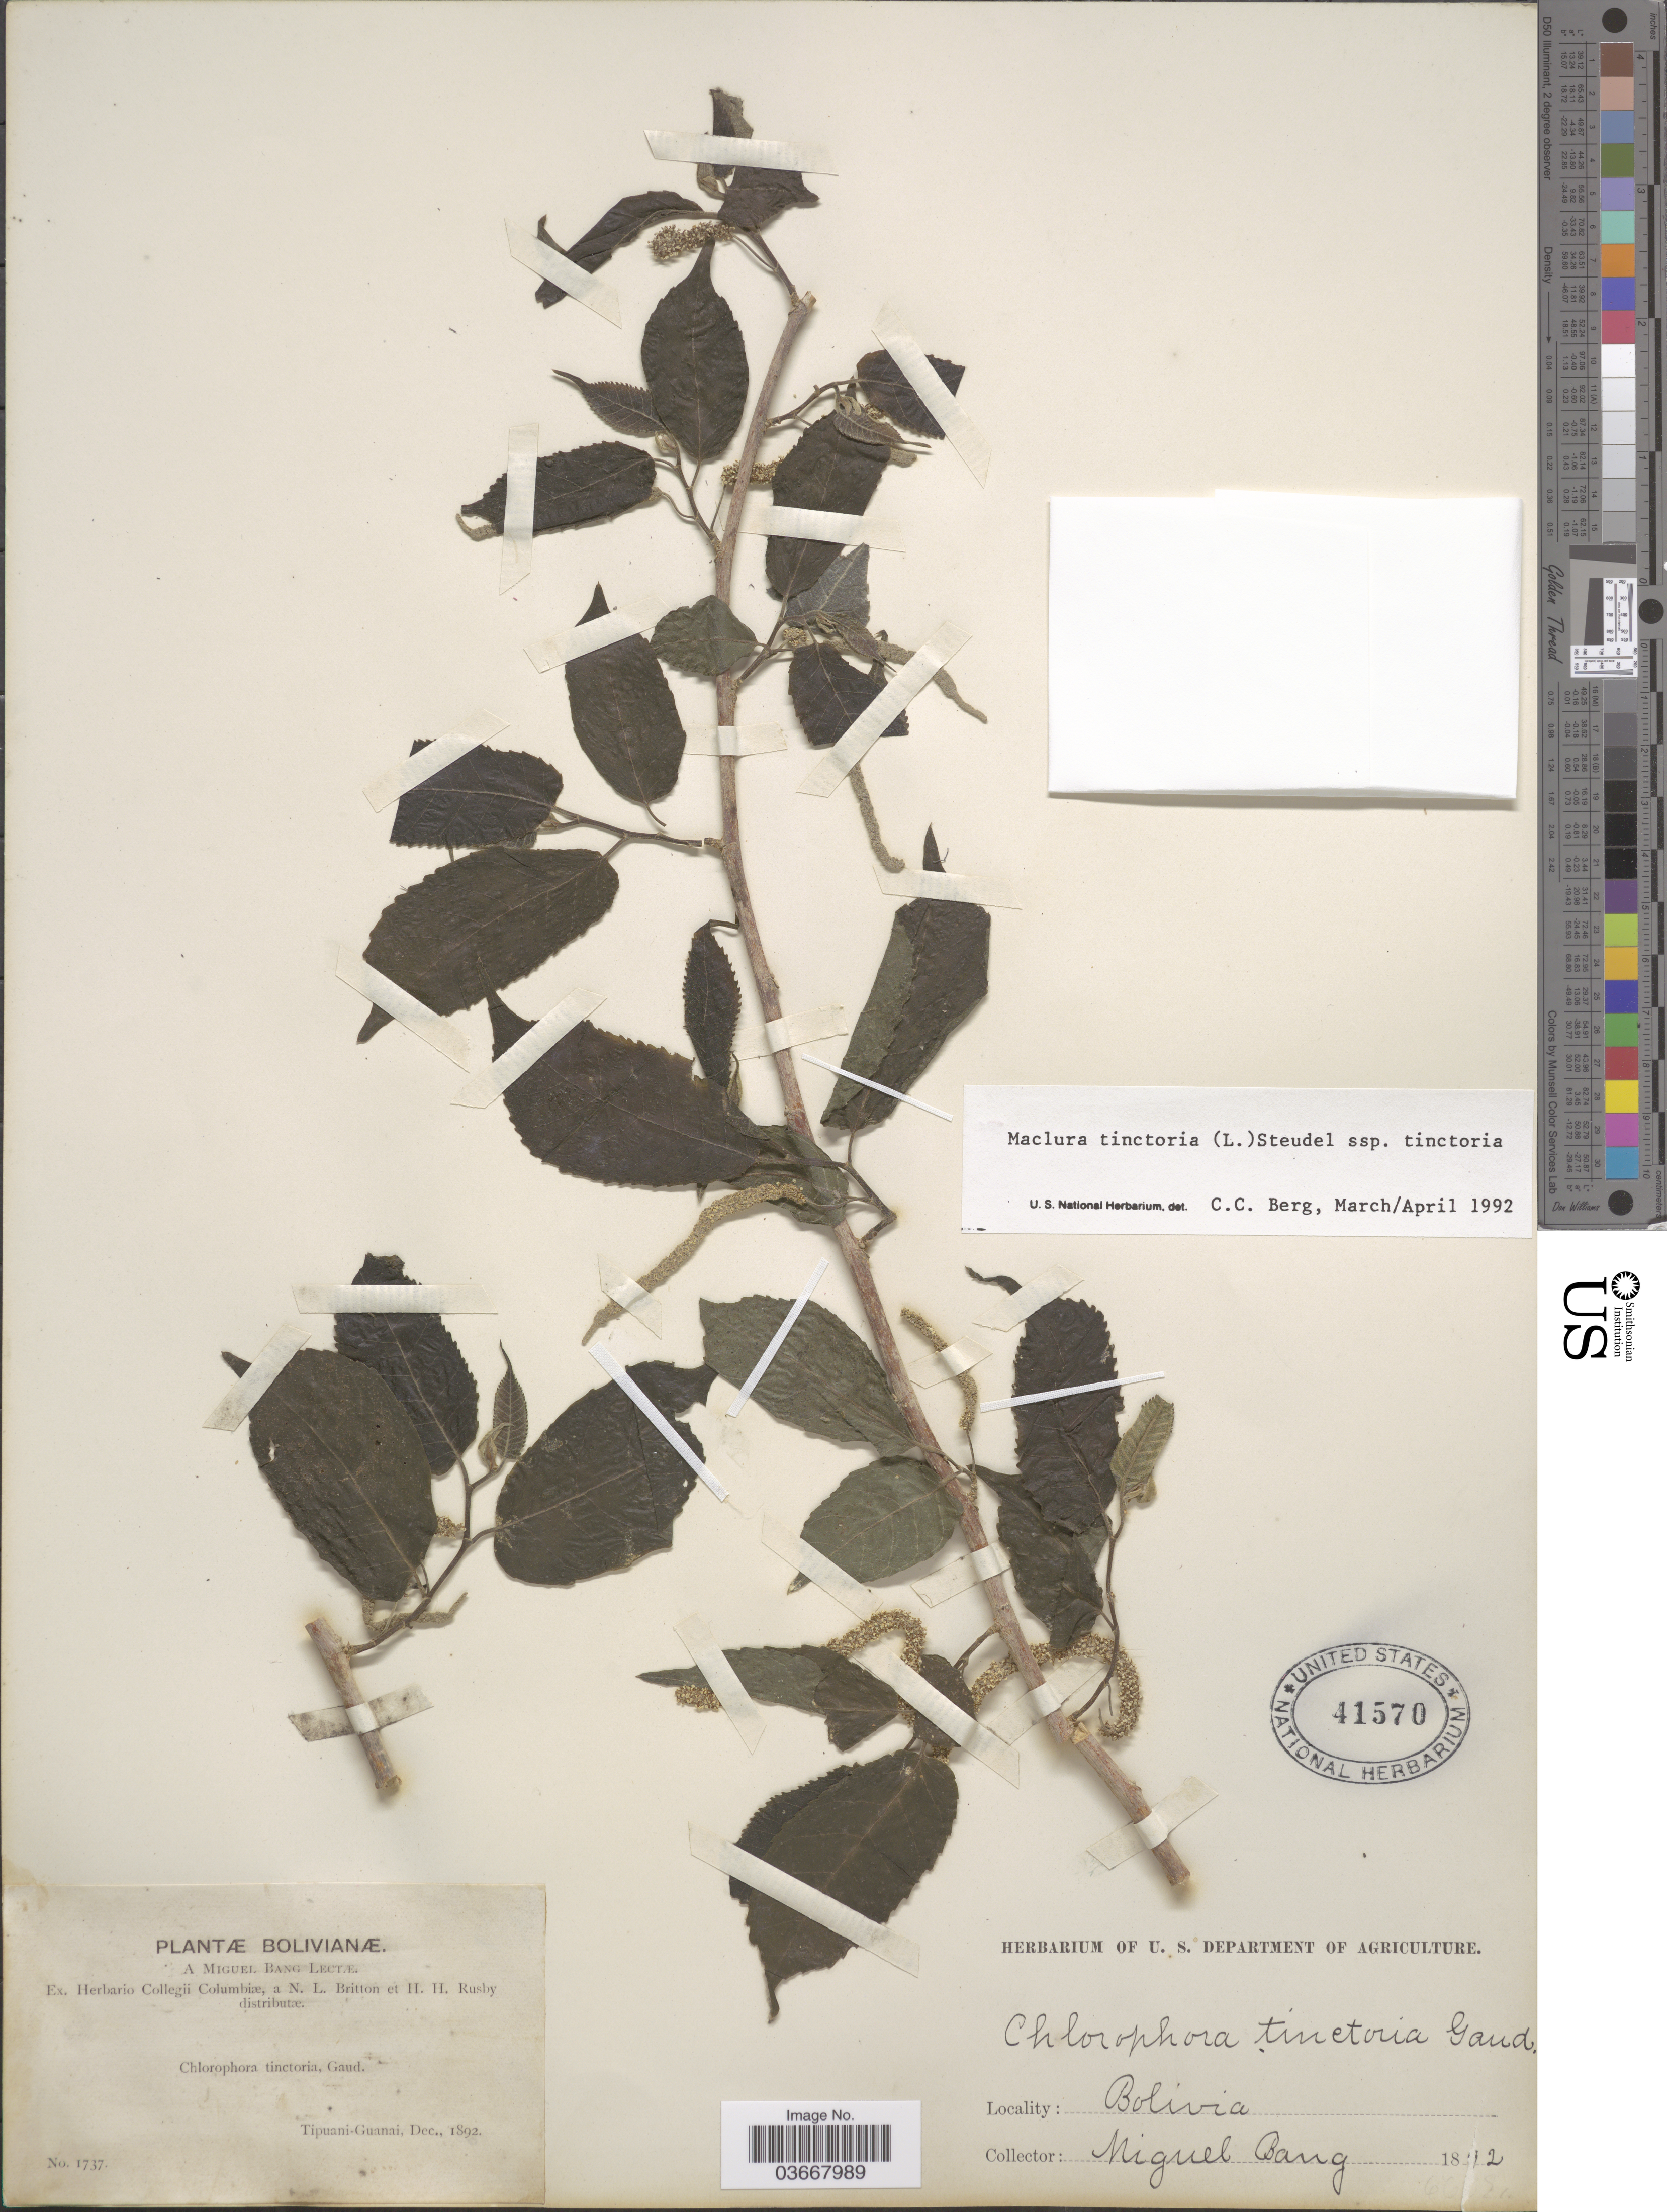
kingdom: Plantae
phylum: Tracheophyta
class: Magnoliopsida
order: Rosales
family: Moraceae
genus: Maclura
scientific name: Maclura tinctoria subsp. tinctoria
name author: (L.) D. Don ex Steud.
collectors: M. Bang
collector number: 1737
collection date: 1892-12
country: Bolivia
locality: Tipuani-Guanai.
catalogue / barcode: US 41570